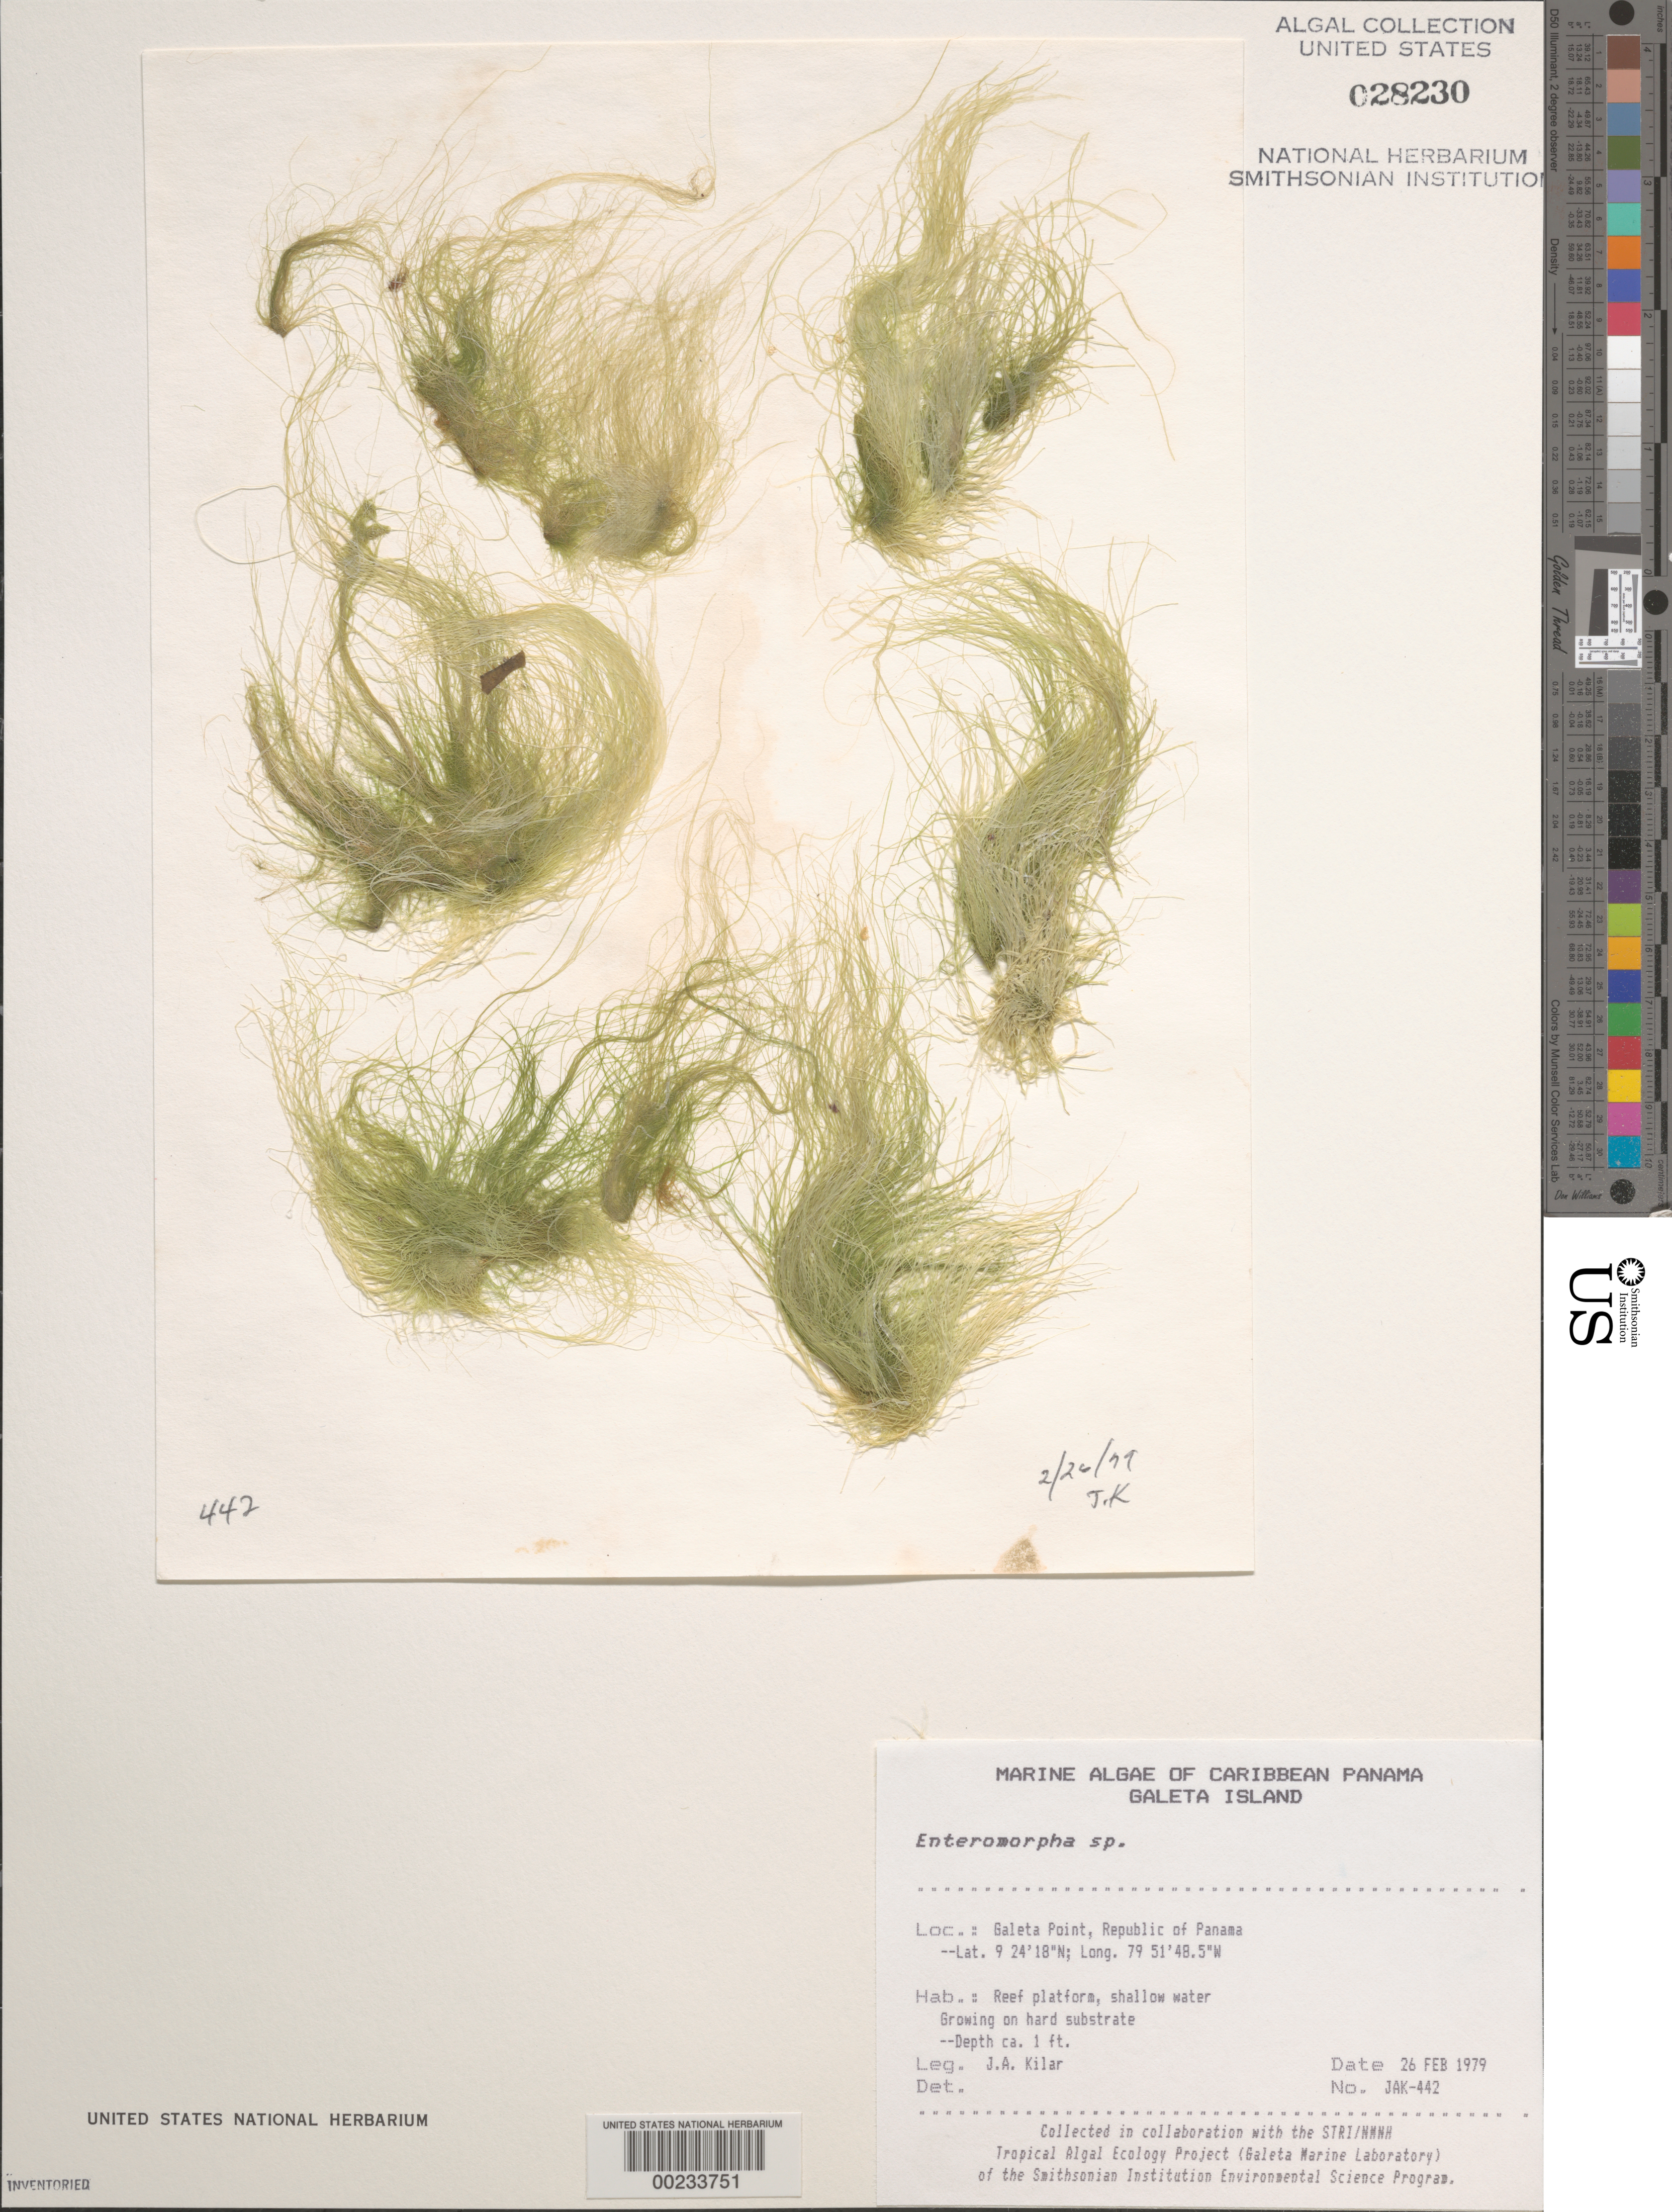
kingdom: Plantae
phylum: Chlorophyta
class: Ulvophyceae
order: Ulvales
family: Ulvaceae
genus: Ulva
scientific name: Ulva sp.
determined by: Algae name updating Project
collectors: J. A. Kilar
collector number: JAK-442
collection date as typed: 26 Feb 1979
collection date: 1979-02-26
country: Panama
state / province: Colón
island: Galeta Island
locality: Galeta Point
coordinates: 9 24' 18" N, 79 51' 48.5" W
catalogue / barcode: US 28230